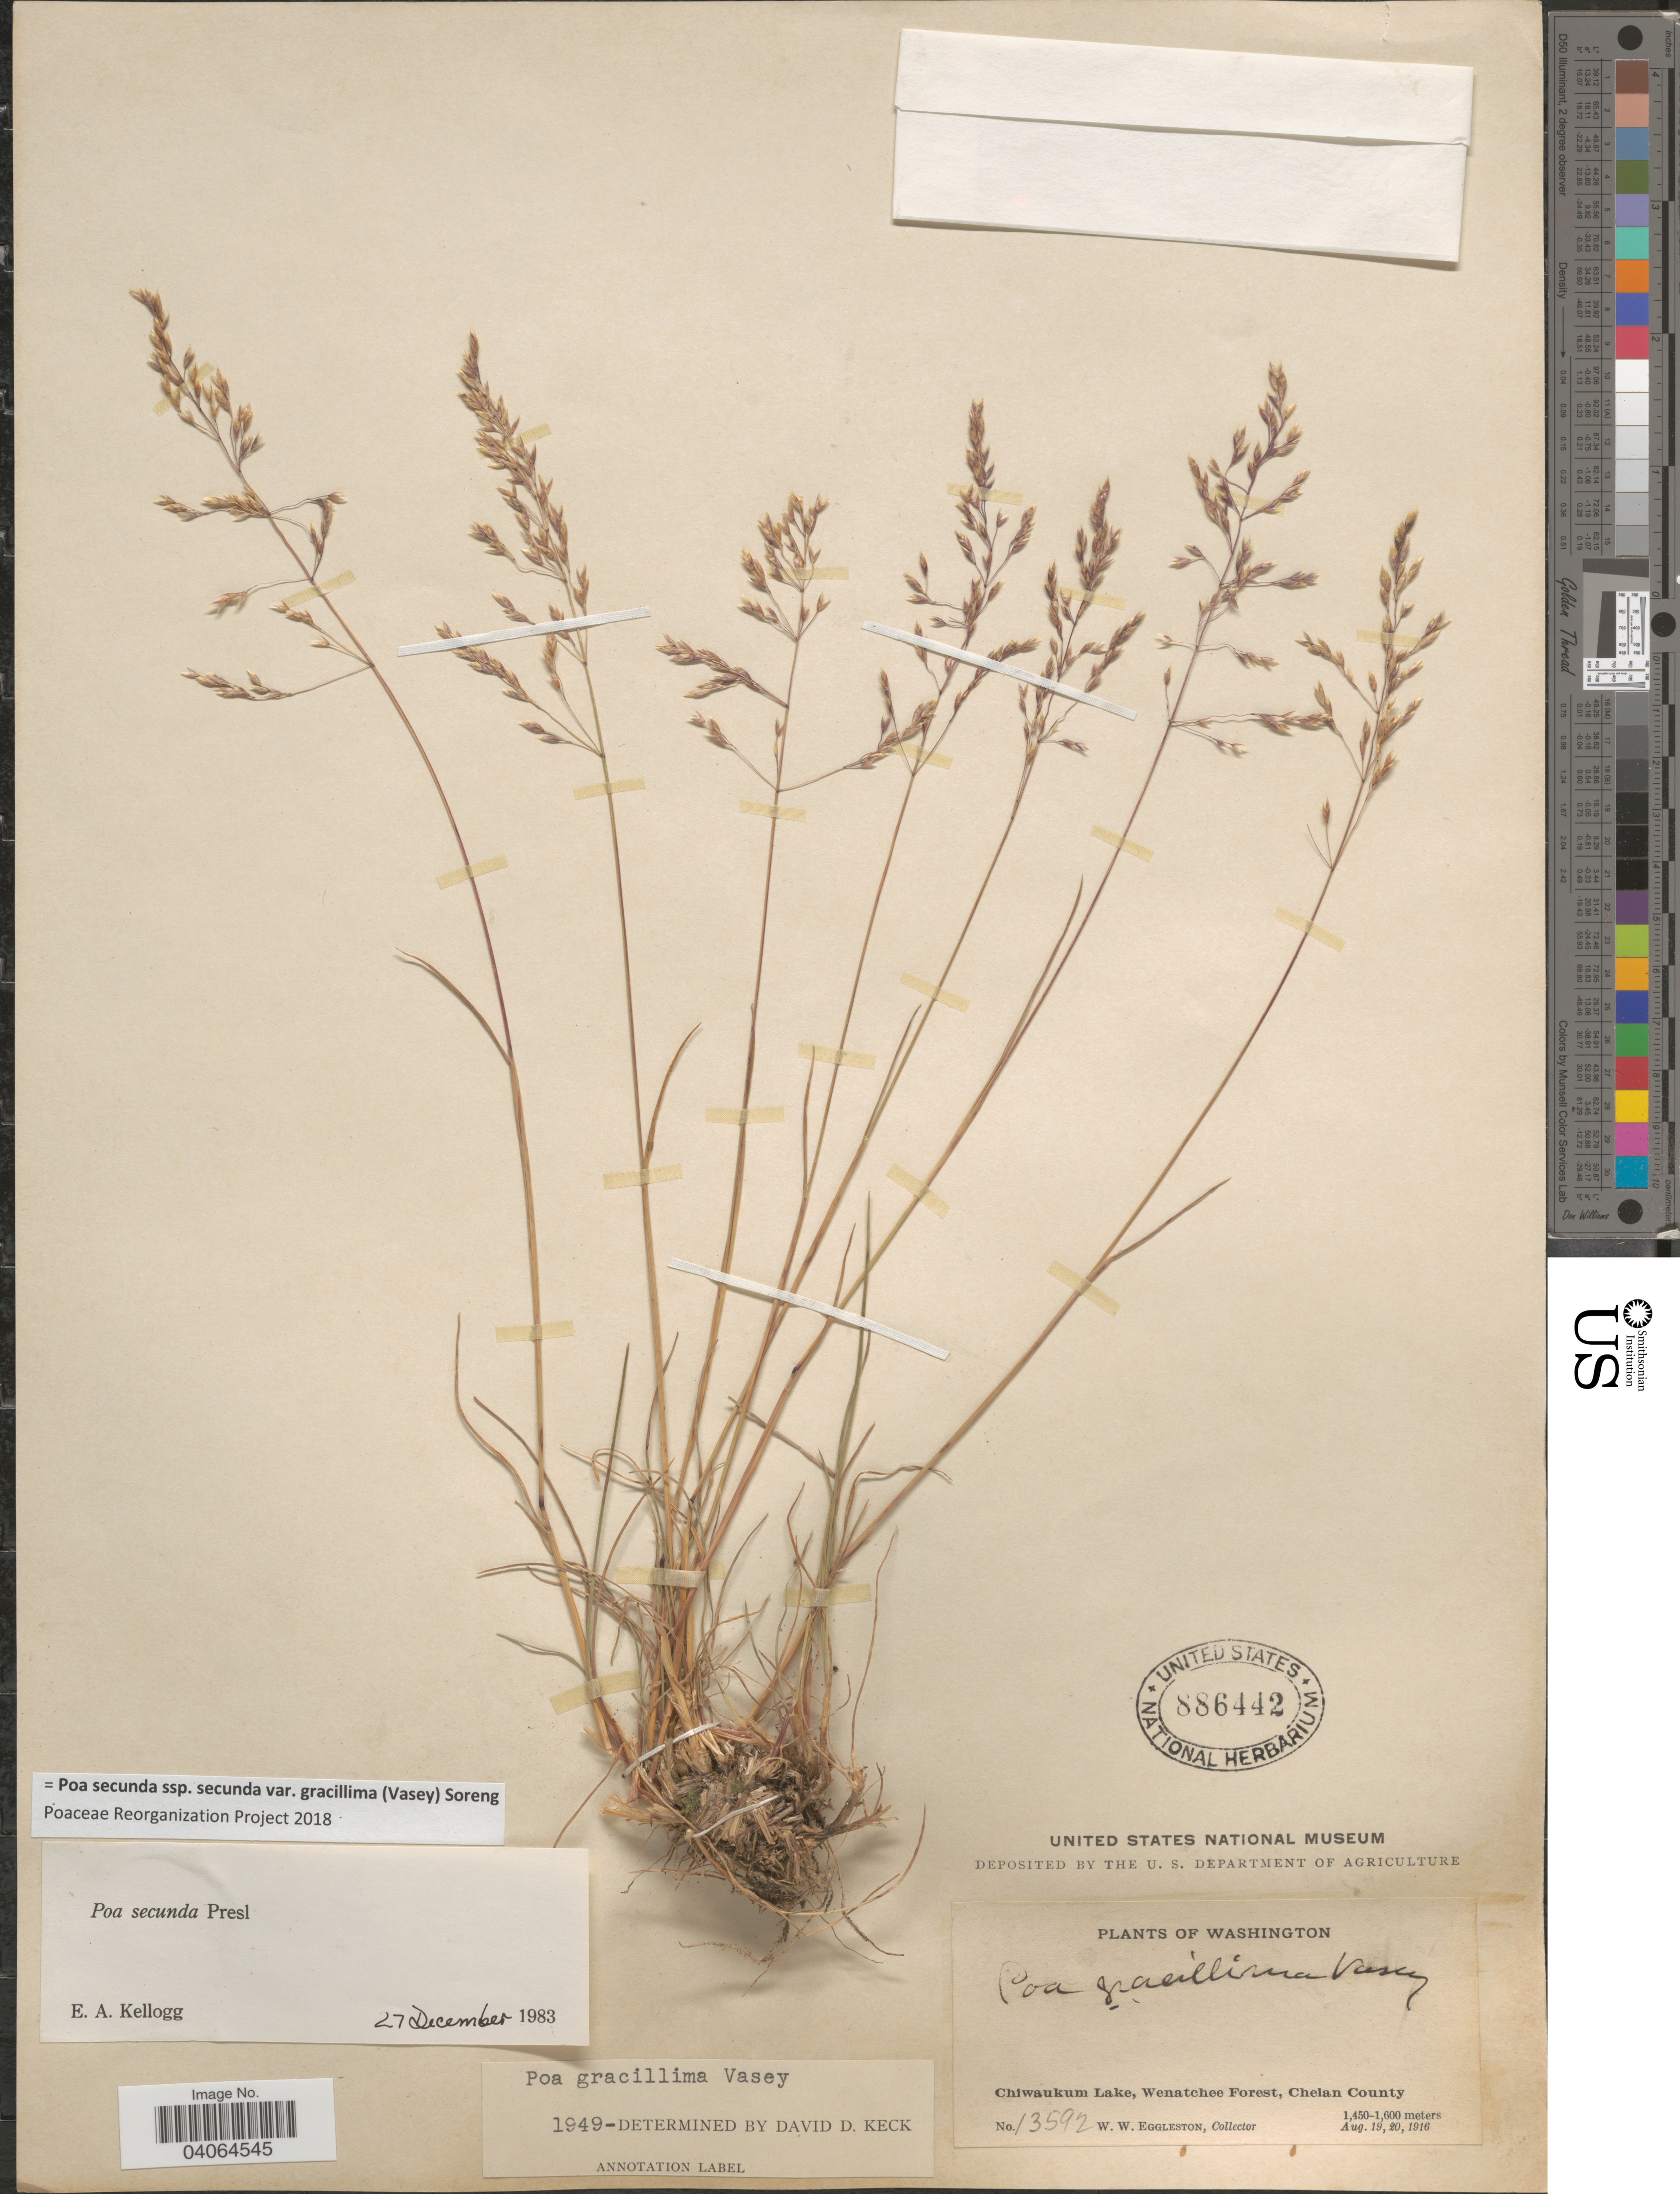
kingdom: Plantae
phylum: Tracheophyta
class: Liliopsida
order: Poales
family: Poaceae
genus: Poa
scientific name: Poa secunda subsp. secunda var. gracillima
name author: (Vasey) Soreng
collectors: W. W. Eggleston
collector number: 13592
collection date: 1916-08-19/1916-08-20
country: United States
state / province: Washington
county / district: Chelan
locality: Chiwaukum Lake, Wenatchee Forest, Chelan County.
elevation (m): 1450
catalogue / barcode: US 886442